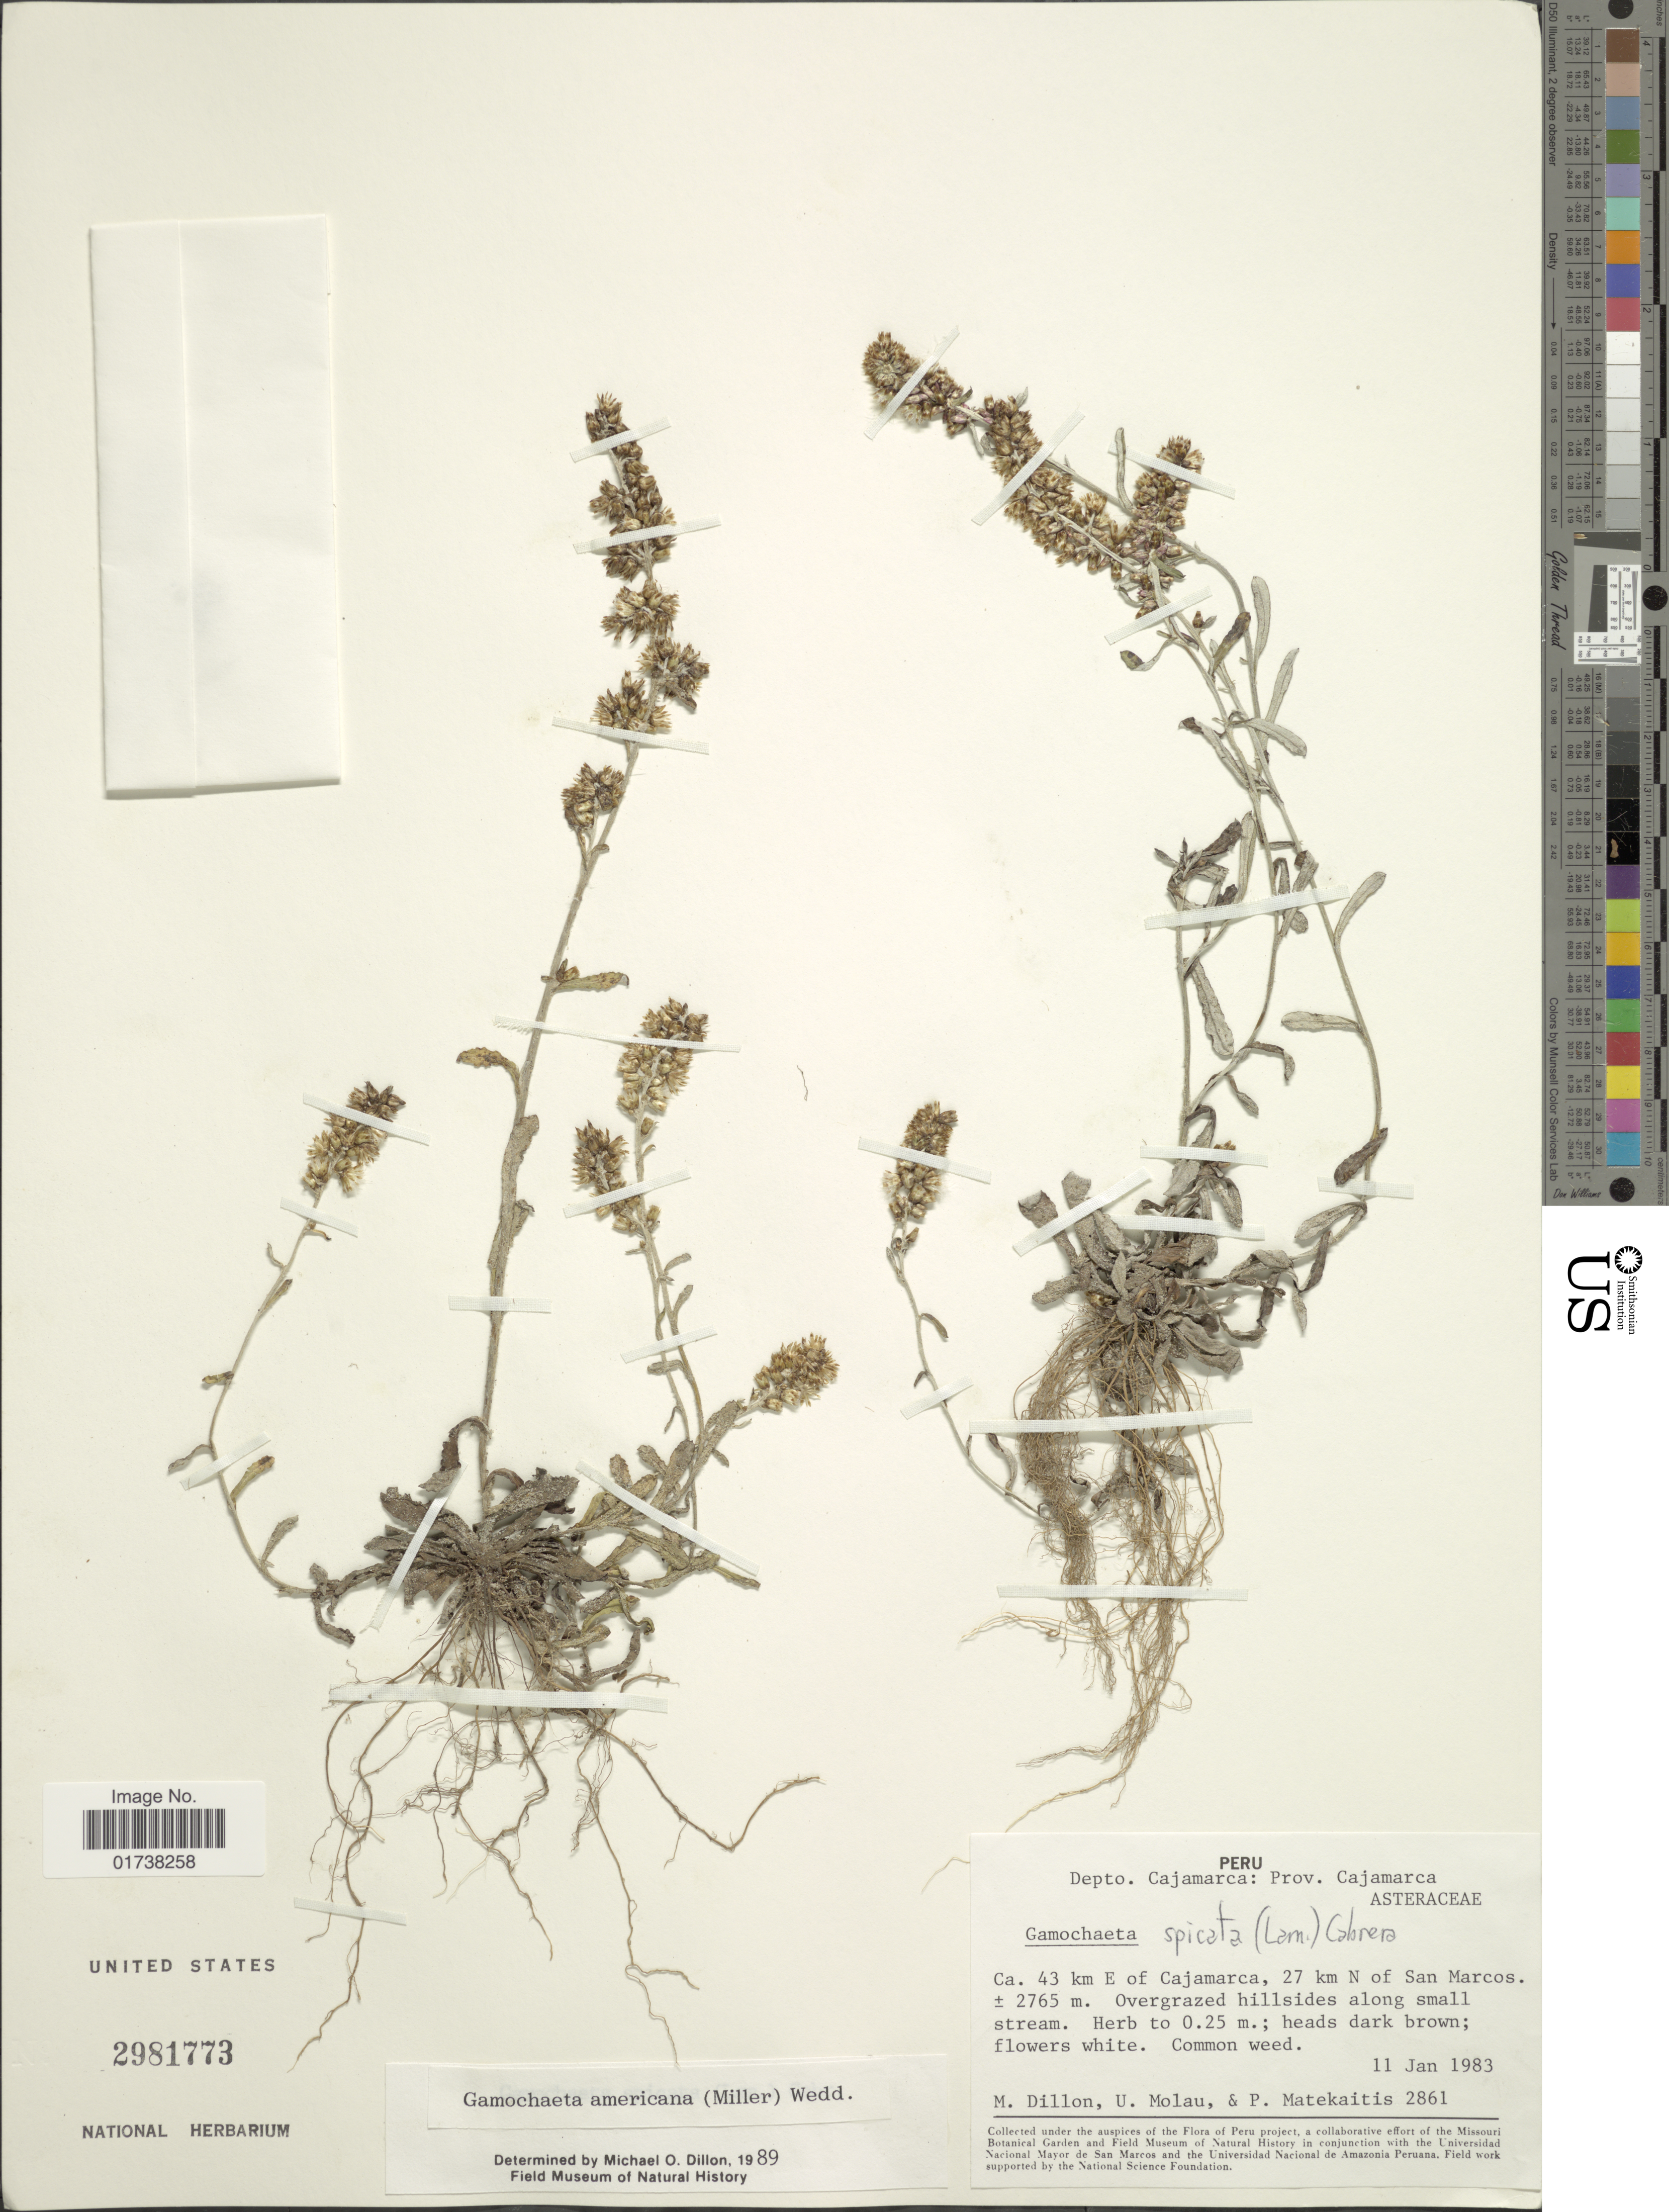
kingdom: Plantae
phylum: Tracheophyta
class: Magnoliopsida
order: Asterales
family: Asteraceae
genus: Gamochaeta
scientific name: Gamochaeta americana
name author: (Mill.) Wedd.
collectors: M. O. Dillon, U. Molau & P. Matekaitis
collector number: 2861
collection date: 1983-02-11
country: Peru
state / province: Cajamarca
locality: Depto. Cajamarca: Prov. Cajamarca, Ca. 43 km E of Cajamarca, 27 km N of San Marcos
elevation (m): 2765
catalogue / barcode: US 2981773